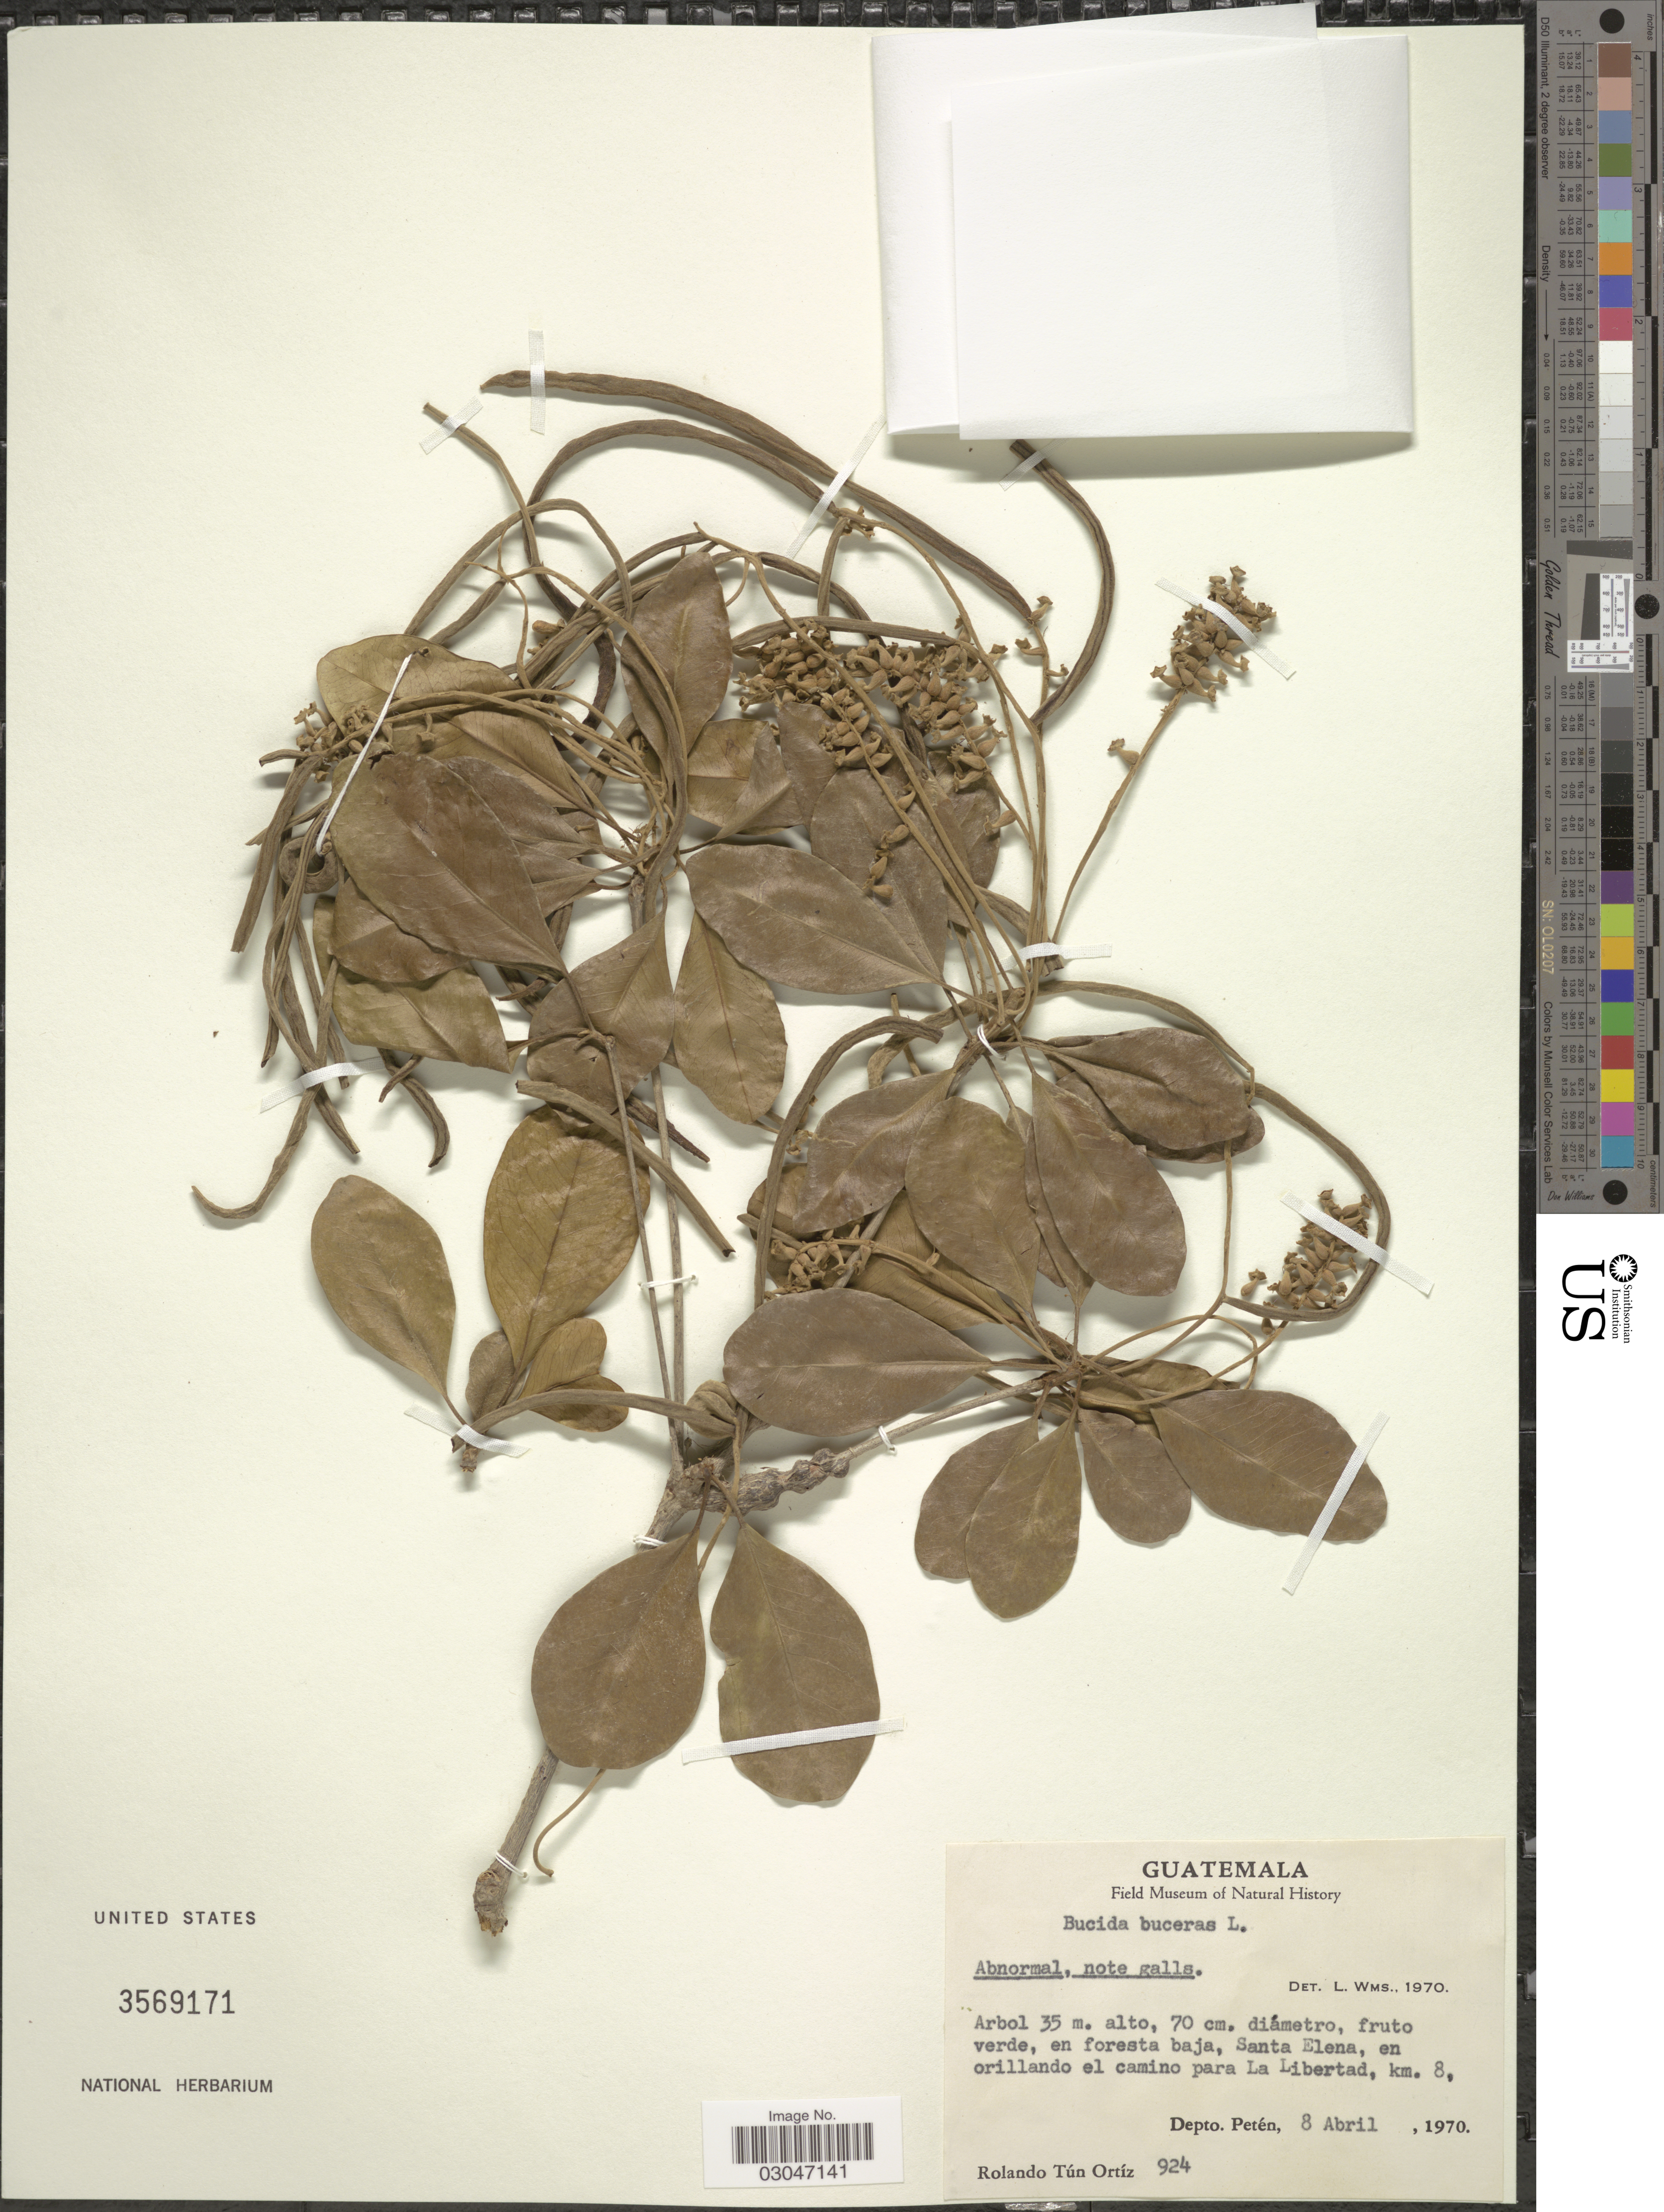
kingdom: Plantae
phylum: Tracheophyta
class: Magnoliopsida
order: Myrtales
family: Combretaceae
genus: Terminalia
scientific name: Terminalia buceras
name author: (L.) C. Wright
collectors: R. T. Ortíz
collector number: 924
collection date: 1970-04-08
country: Guatemala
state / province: El Petén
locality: Santa Elena, en orillando el camino para La Libertad, km. 8, Depto. Petén.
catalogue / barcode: US 3569171